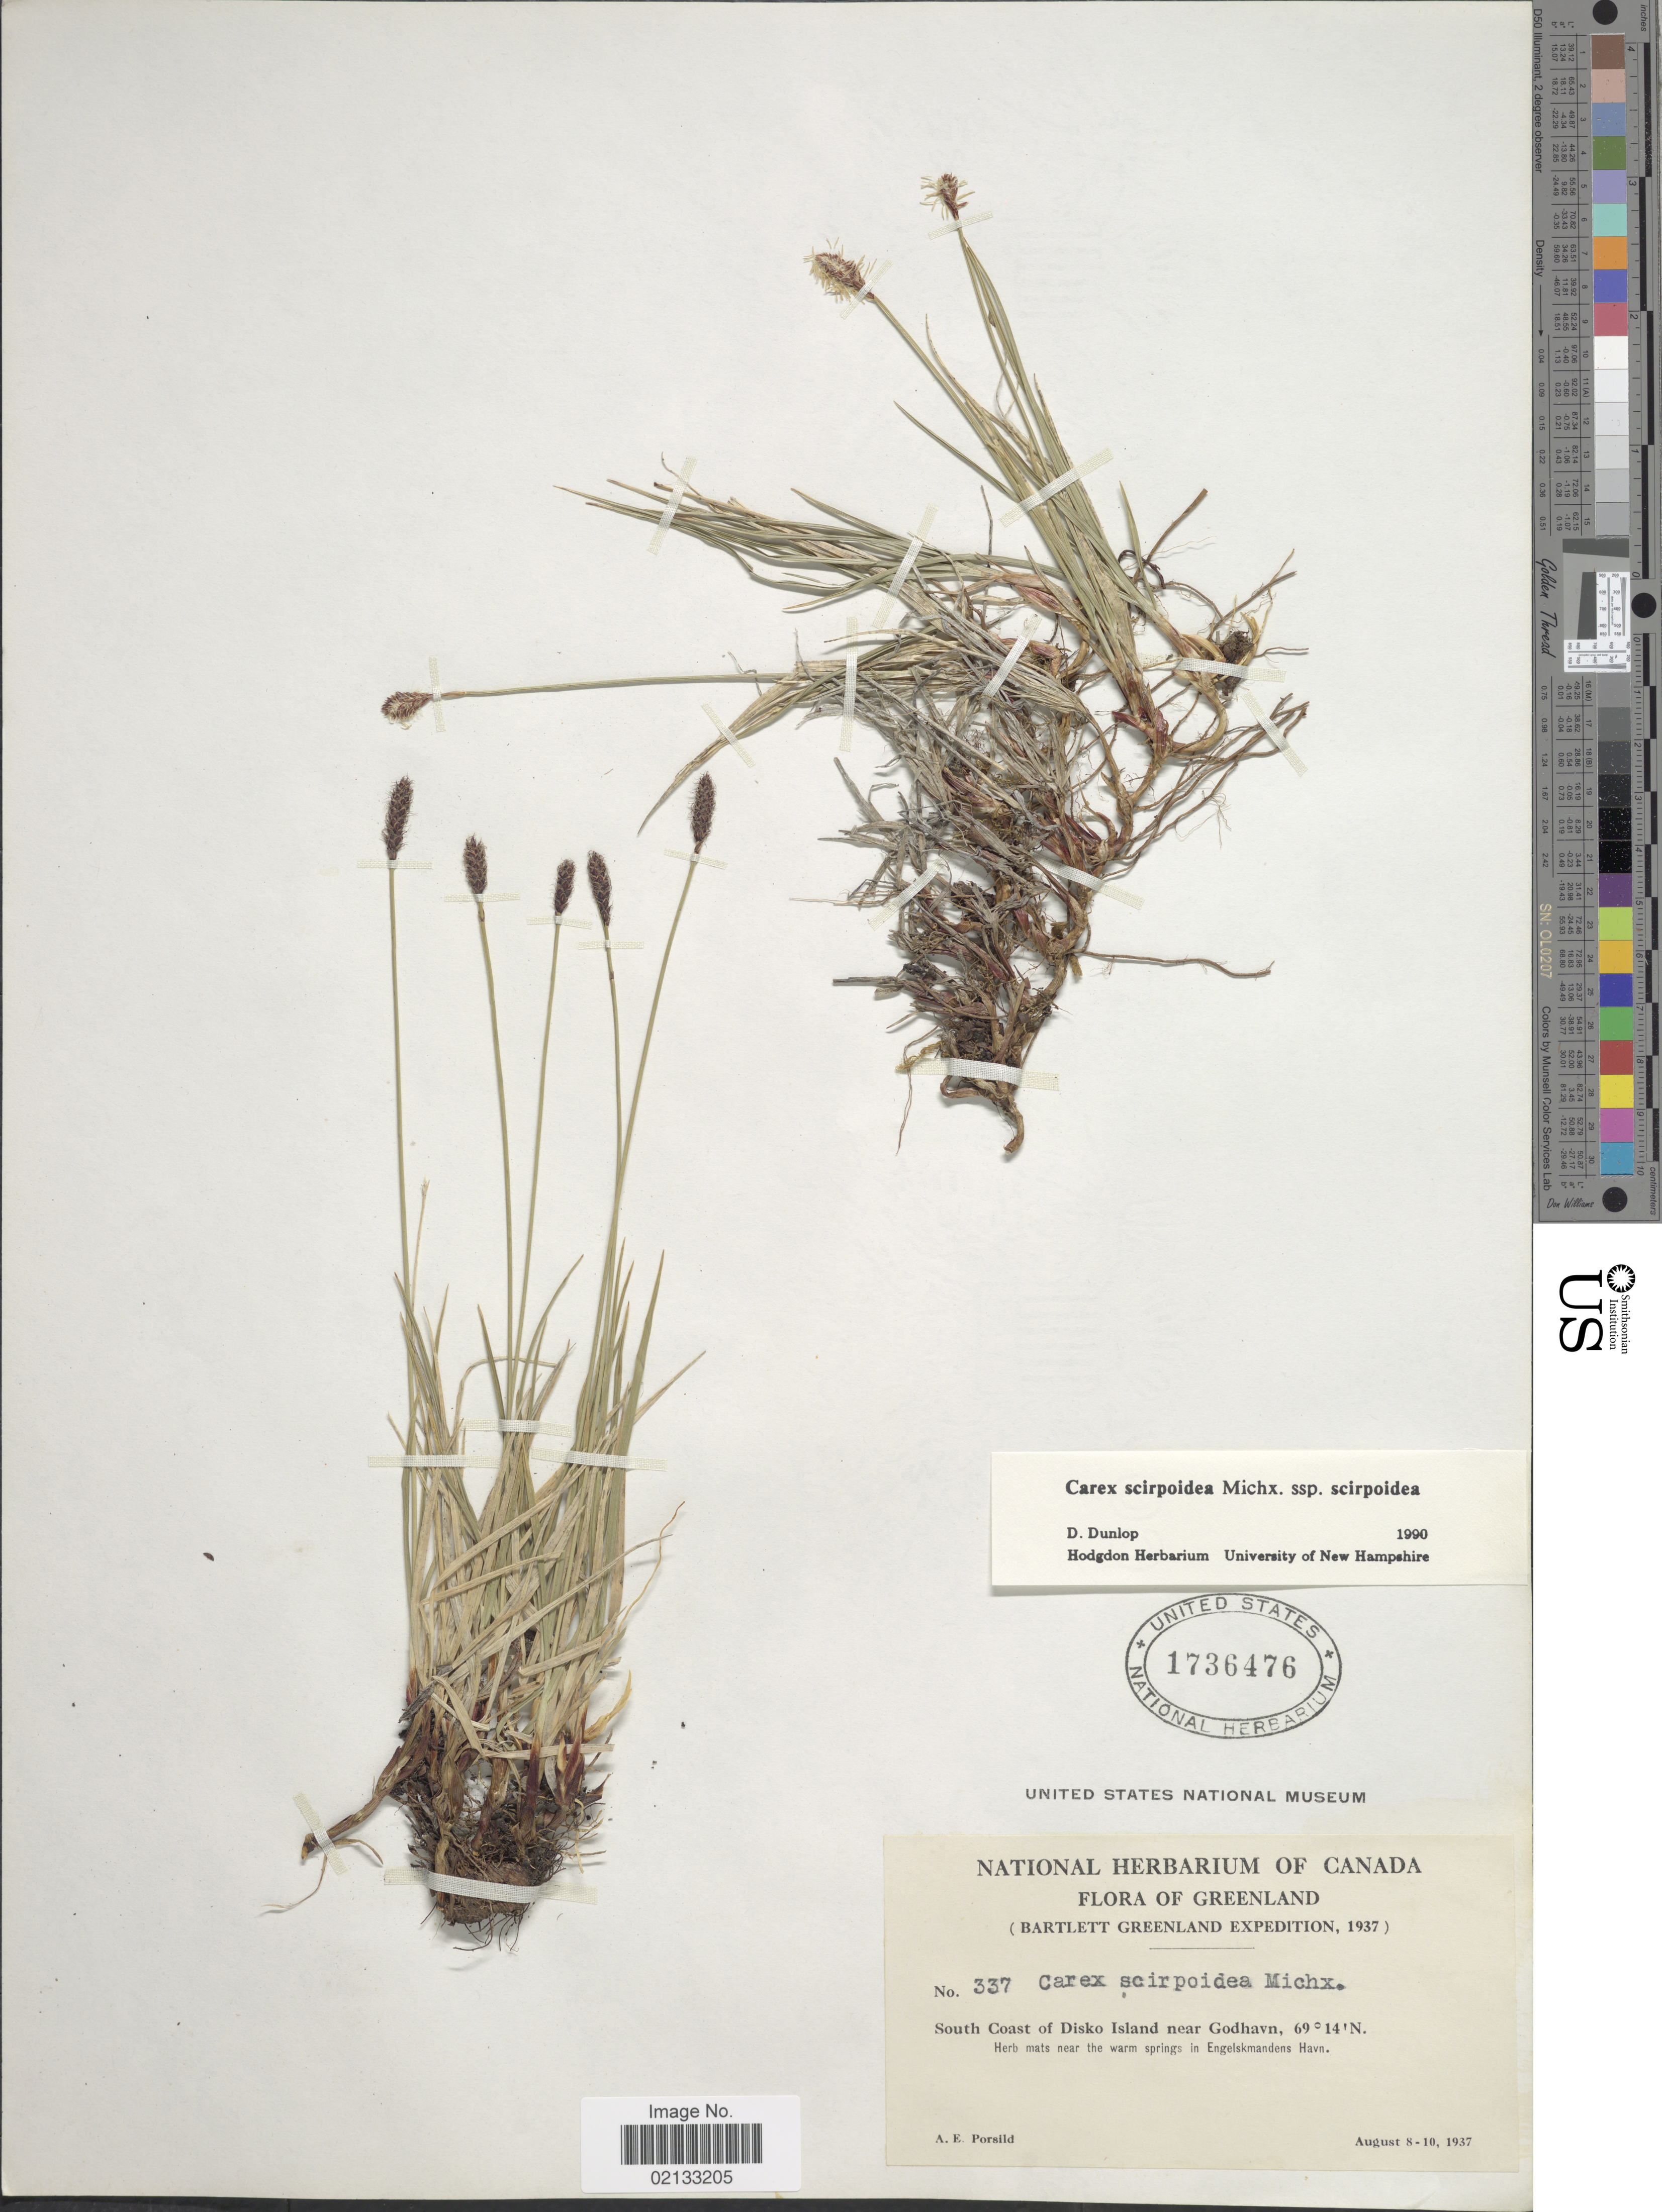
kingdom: Plantae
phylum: Tracheophyta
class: Liliopsida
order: Poales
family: Cyperaceae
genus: Carex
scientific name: Carex scirpoidea subsp. scirpoidea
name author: Michx.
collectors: A. E. Porsild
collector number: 337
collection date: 1937-08-08/1937-08-10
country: Greenland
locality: South Coast of Disko Island near Godhavn. Herb mats near the warm springs in Engelskmandens Havn.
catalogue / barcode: US 1736476